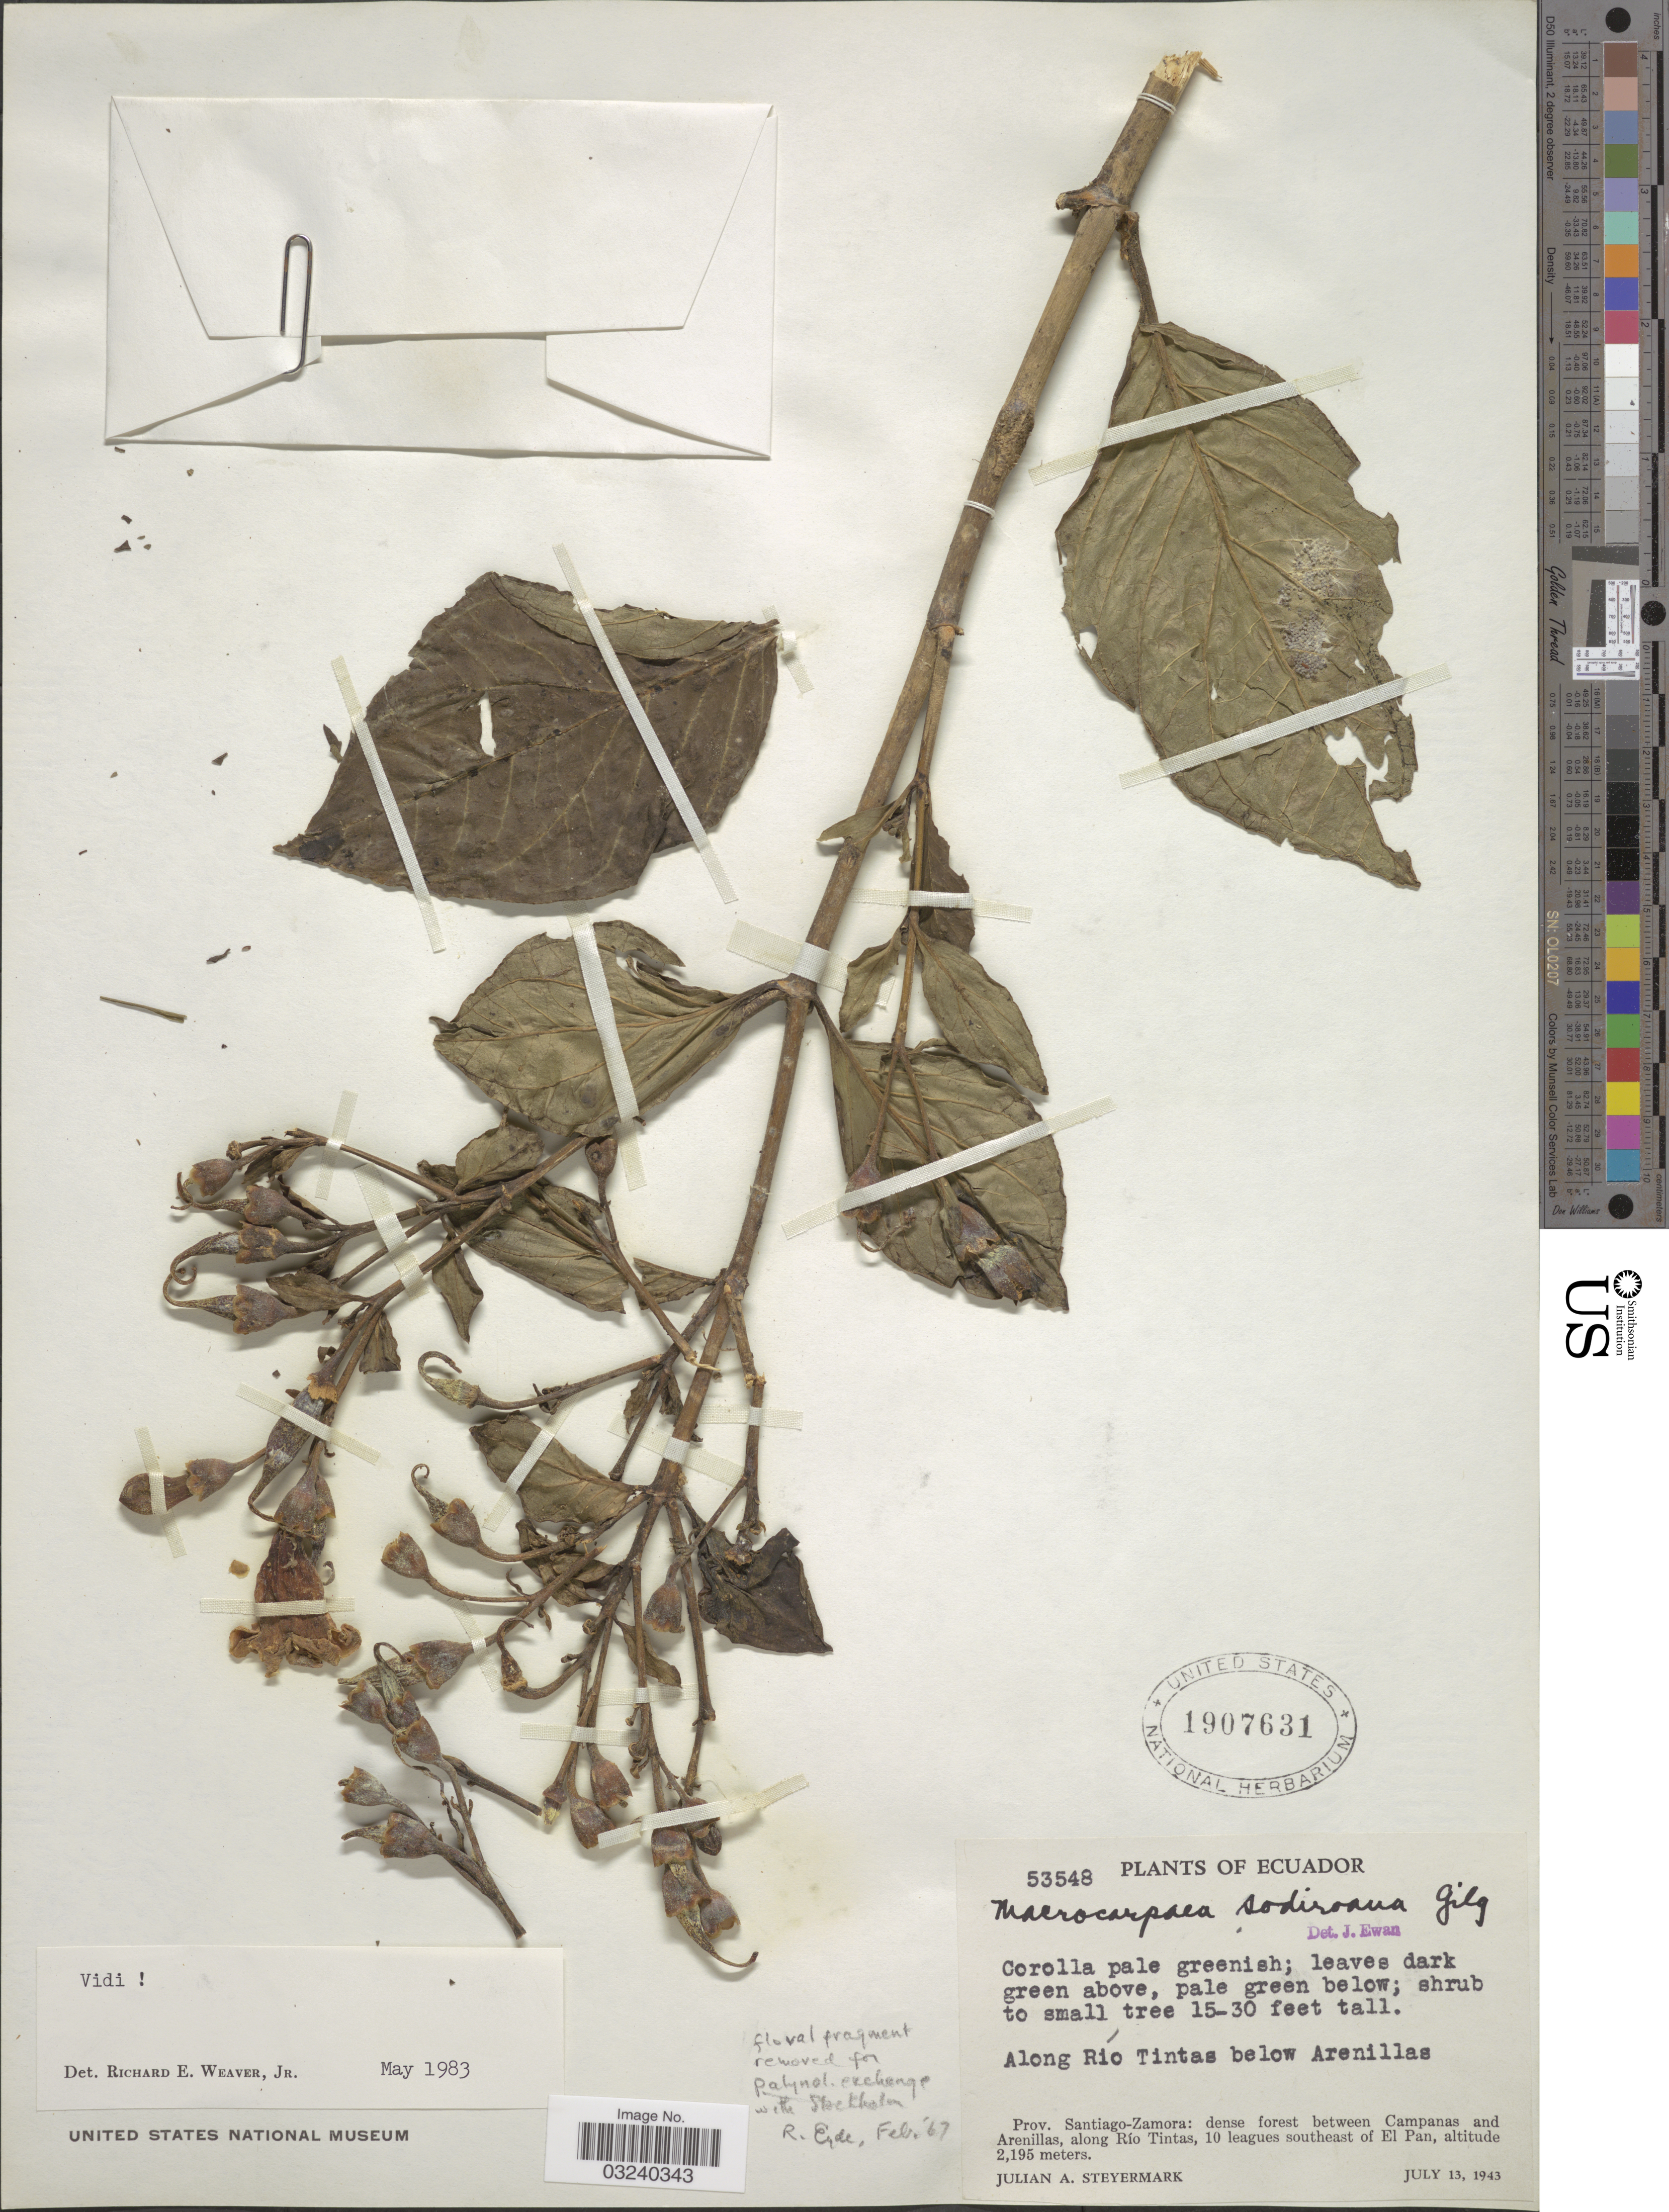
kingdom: Plantae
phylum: Tracheophyta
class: Magnoliopsida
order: Gentianales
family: Gentianaceae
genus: Macrocarpaea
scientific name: Macrocarpaea sodiroana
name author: Gilg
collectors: J. Steyermark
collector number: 53548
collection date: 1943-07-13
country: Ecuador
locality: Along Río Tintas below Arenillas. Prov. Santiago-Zamora: dense forest between Campanas and Arenillas, along Río Tintas, 10 leagues southeast of El Pan.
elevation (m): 2195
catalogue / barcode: US 1907631